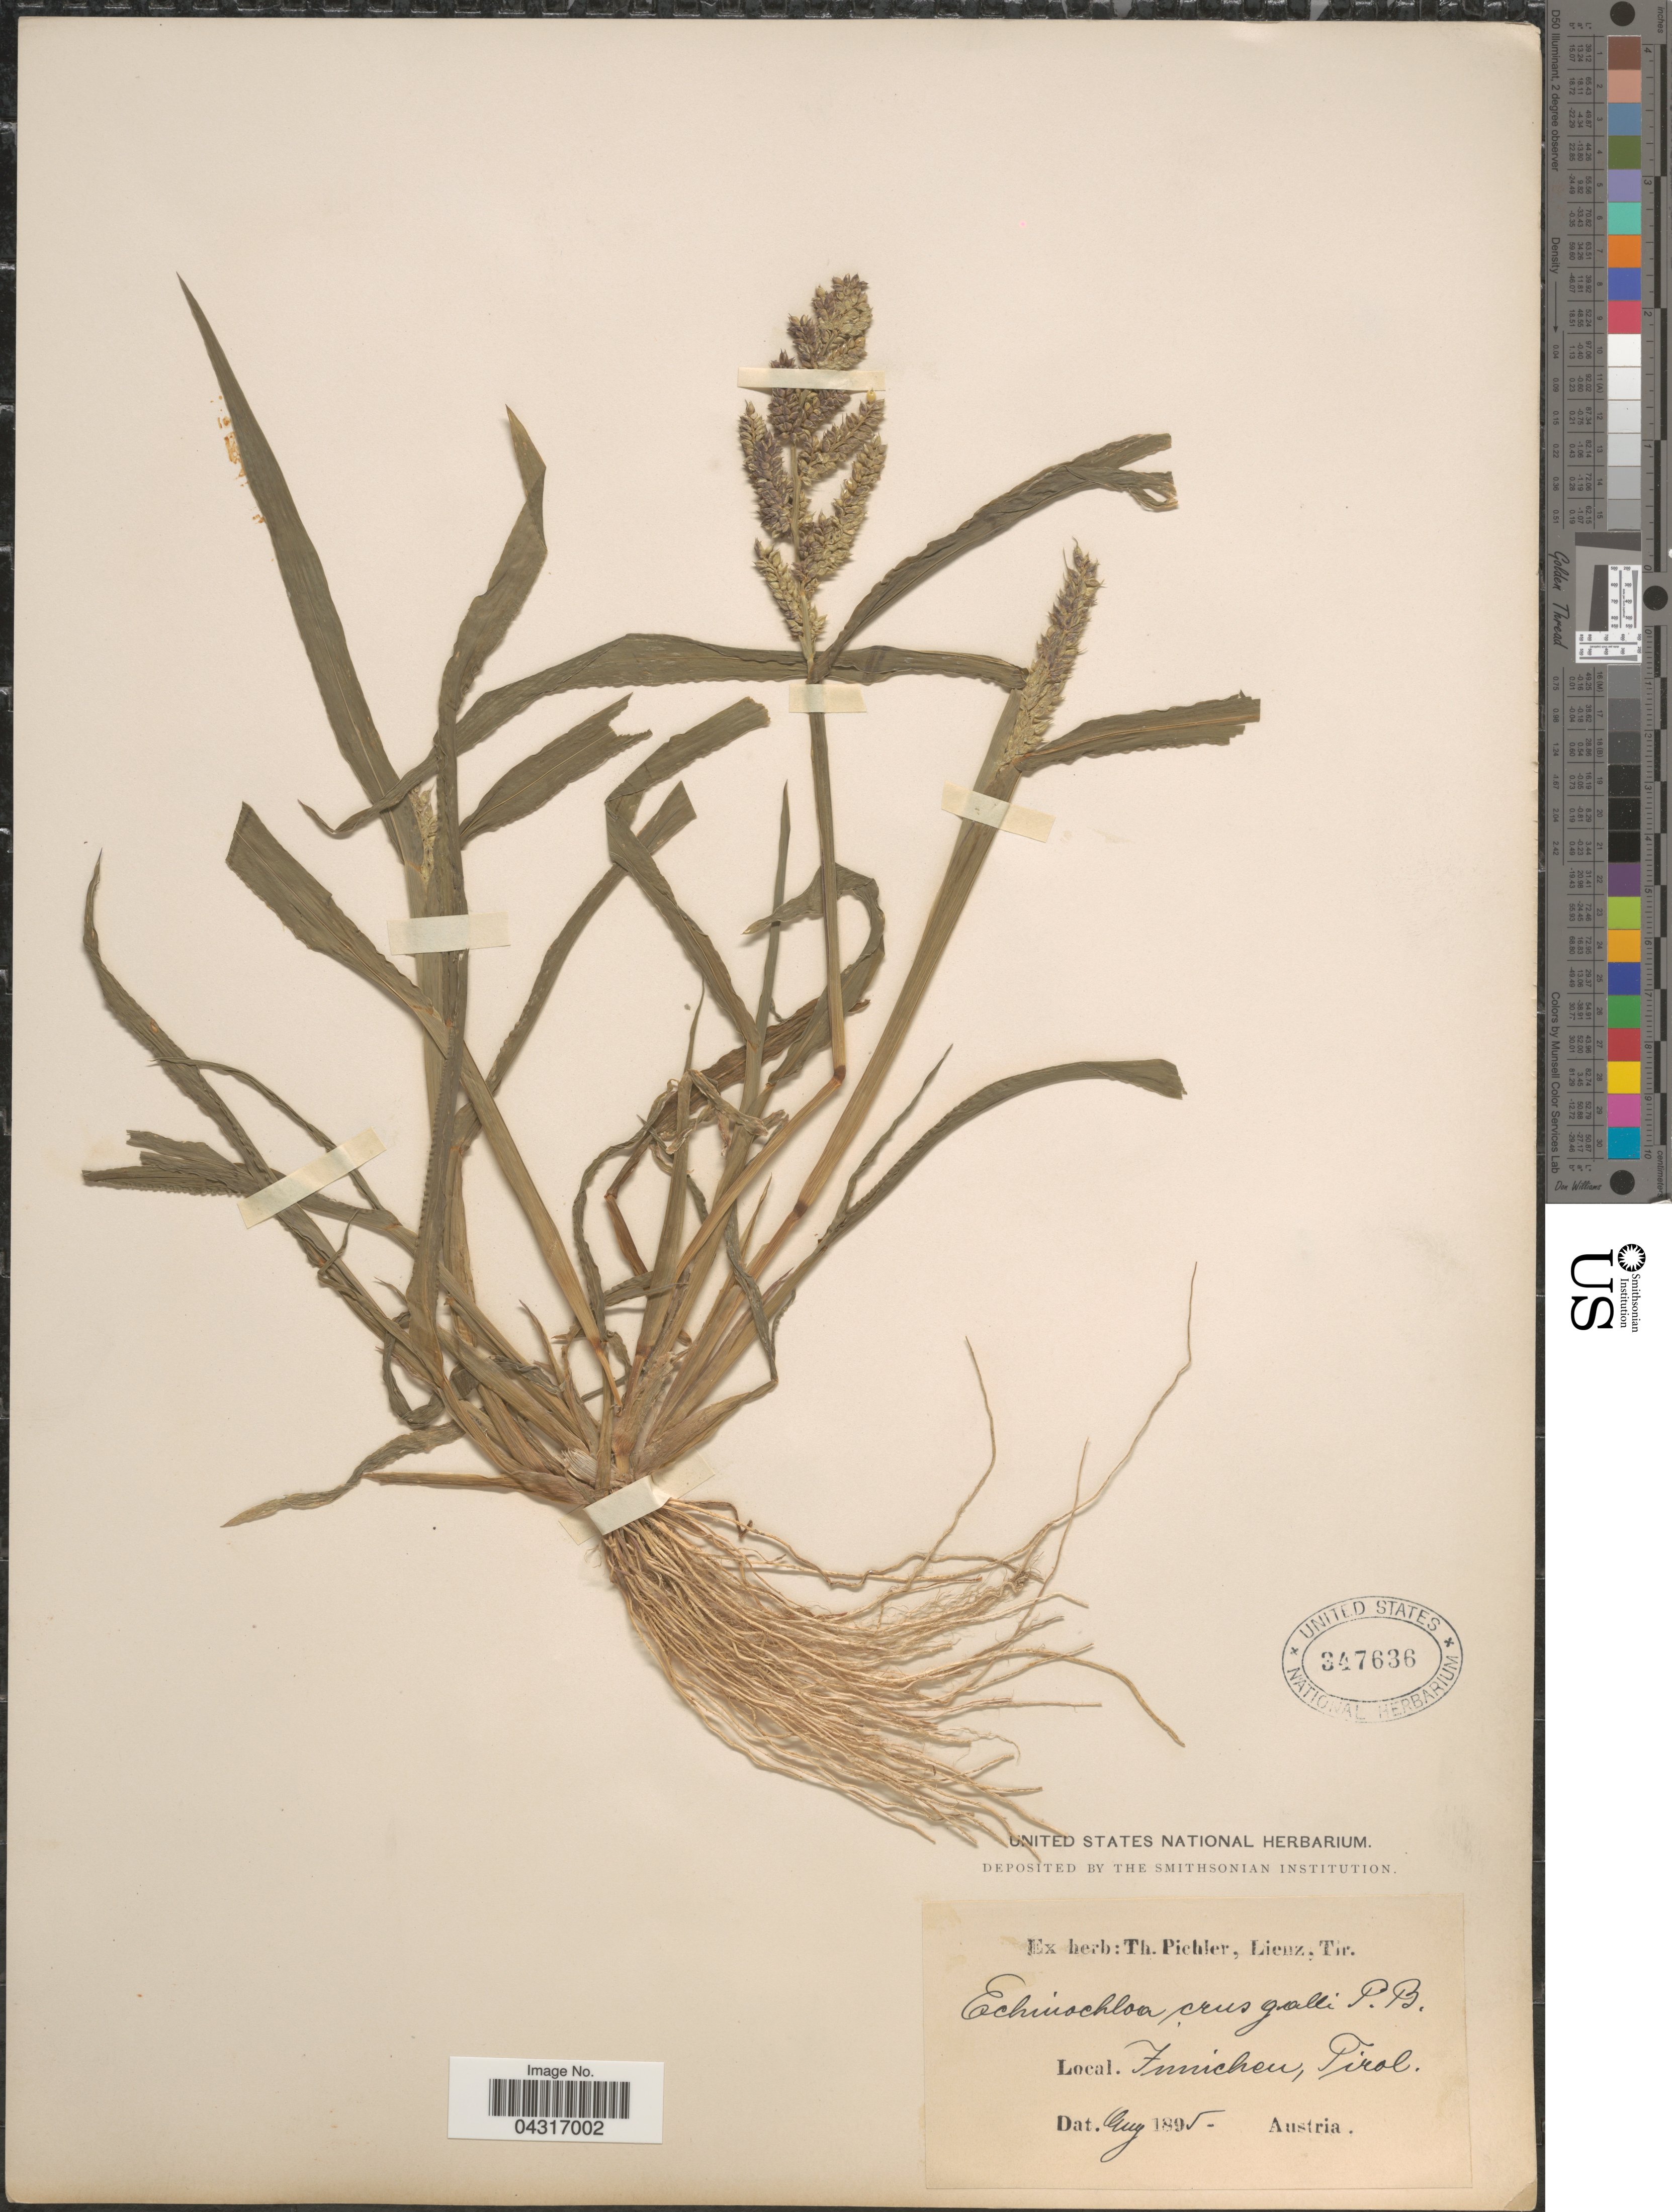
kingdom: Plantae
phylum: Tracheophyta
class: Liliopsida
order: Poales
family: Poaceae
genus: Echinochloa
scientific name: Echinochloa crus-galli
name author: (L.) P. Beauv.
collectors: ex herb. T. Pichler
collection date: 1895-08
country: Austria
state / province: Tirol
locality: Funicken [interpreted].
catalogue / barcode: US 347636